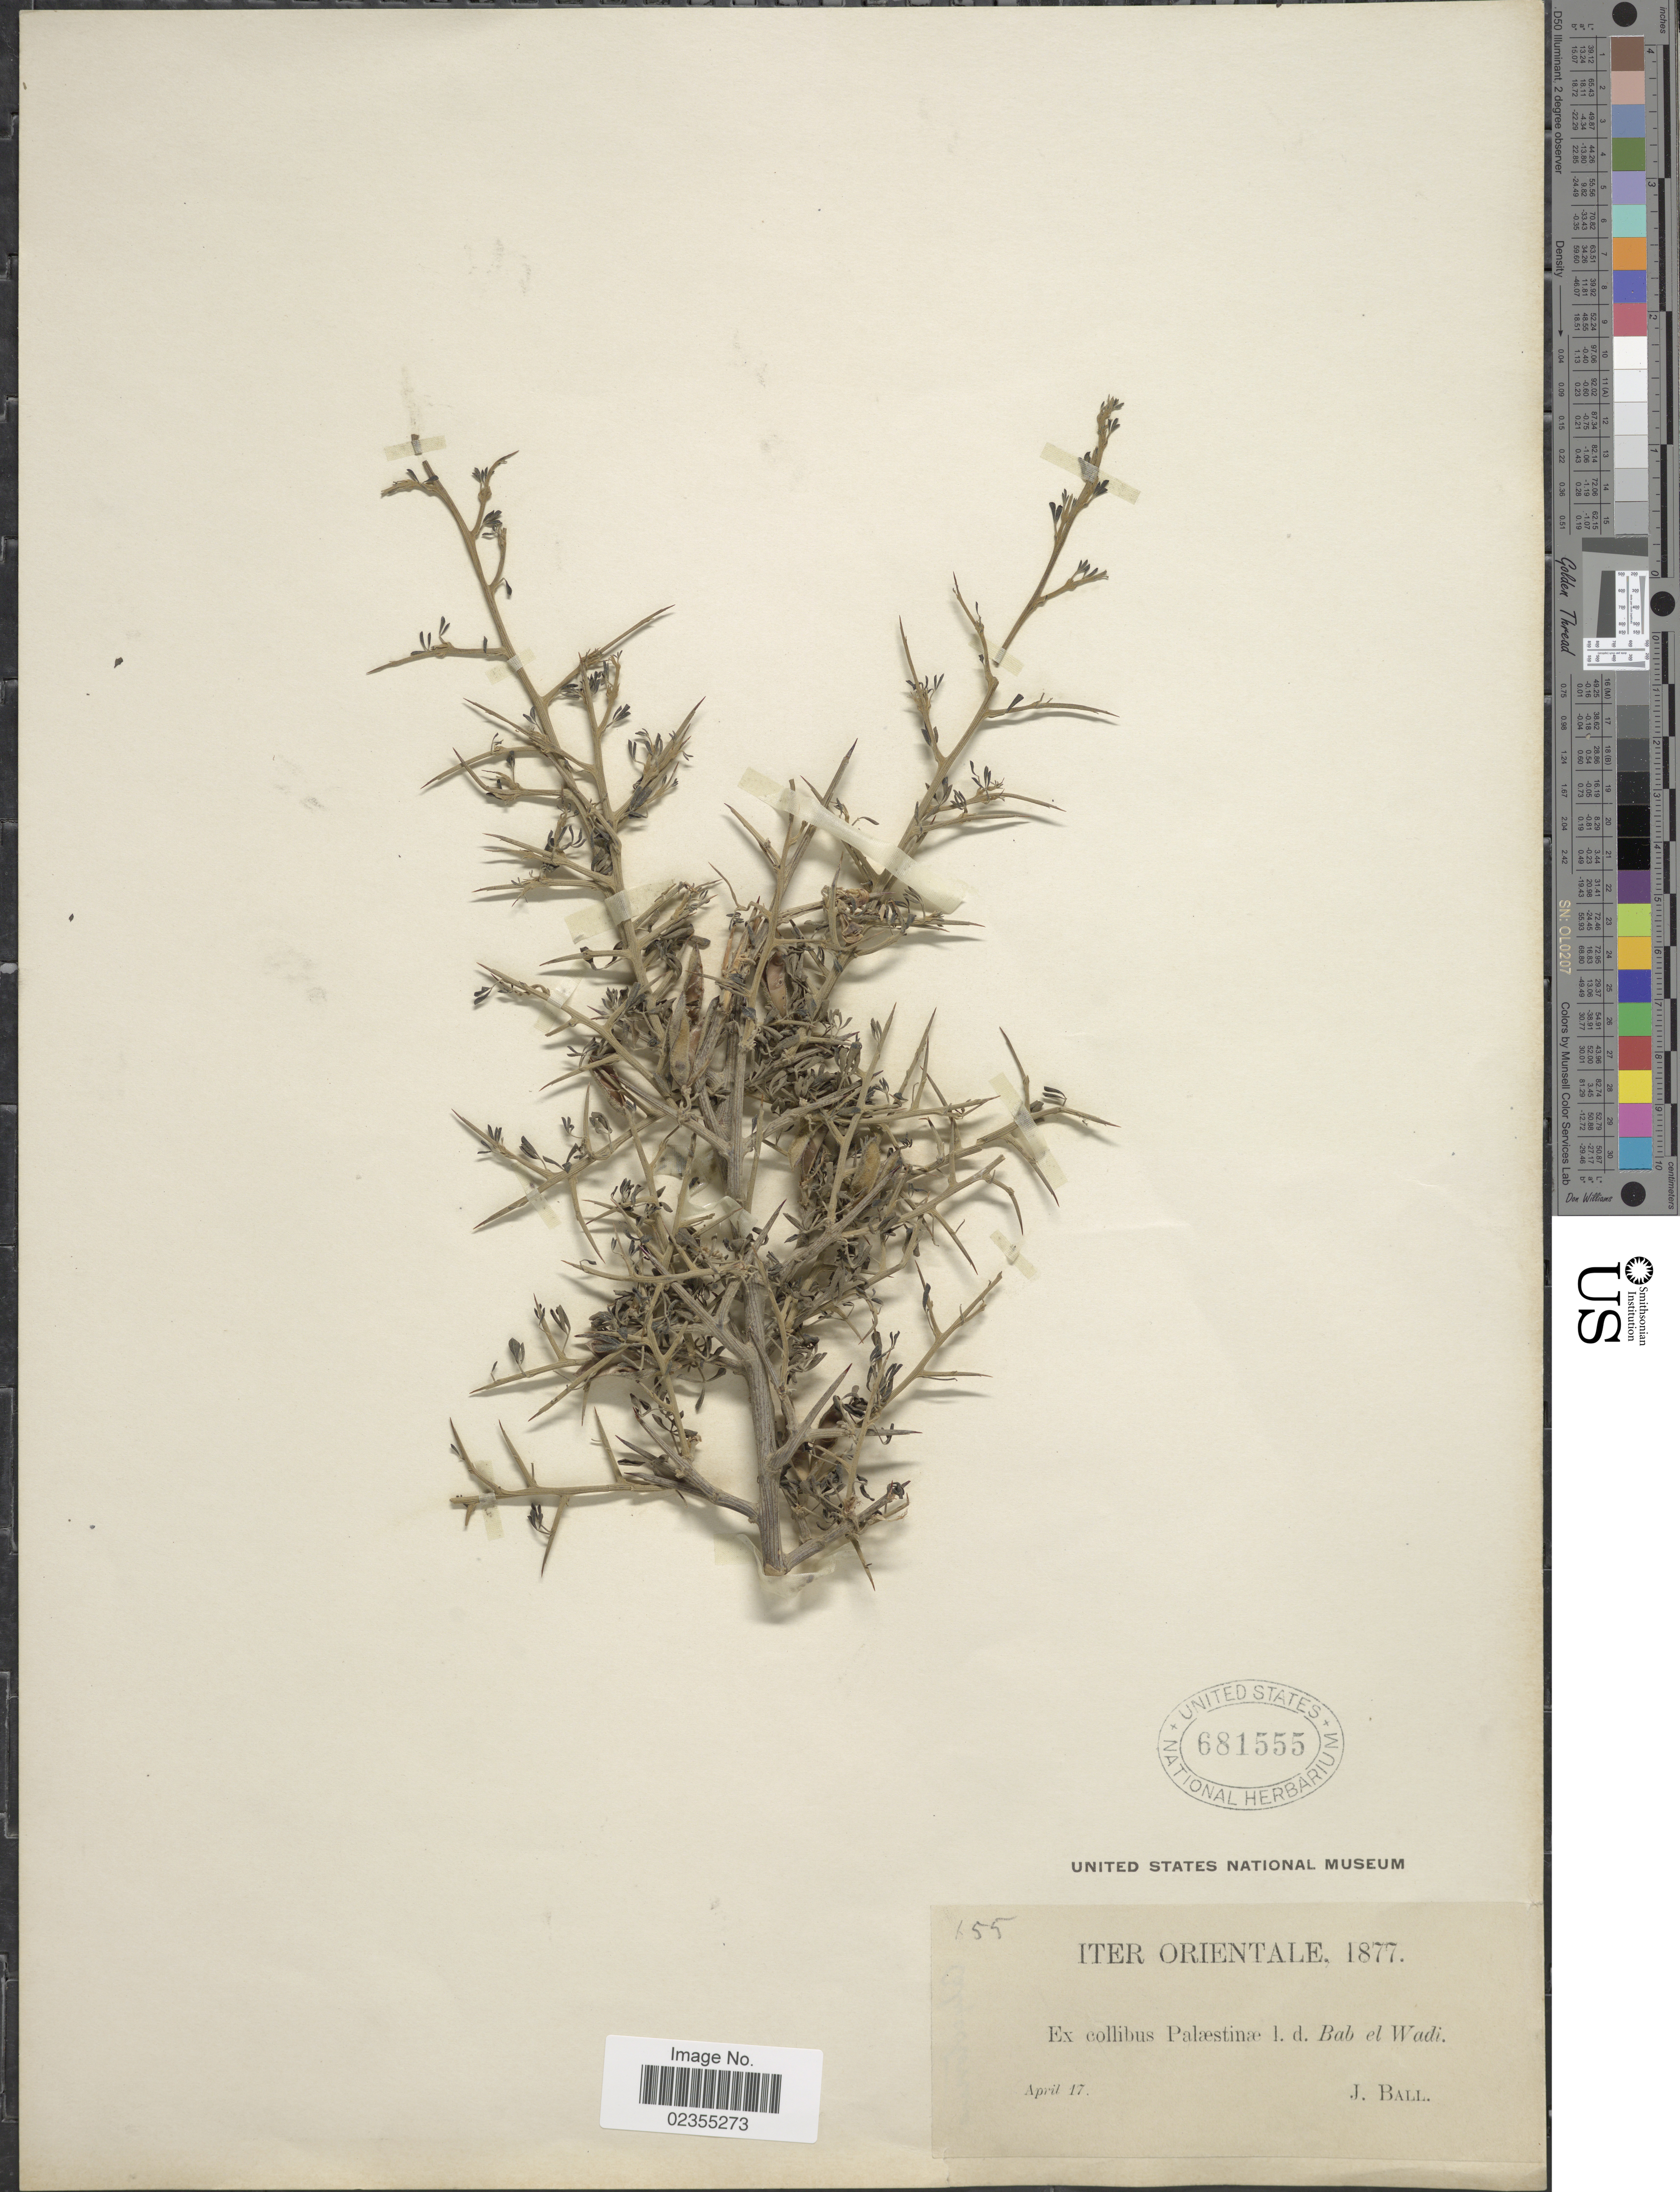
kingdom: Plantae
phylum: Tracheophyta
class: Magnoliopsida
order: Fabales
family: Fabaceae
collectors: J. Ball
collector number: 155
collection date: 1877-04-17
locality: Iter Orientale. Ex collibus Palæstinæ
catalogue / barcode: US 681555